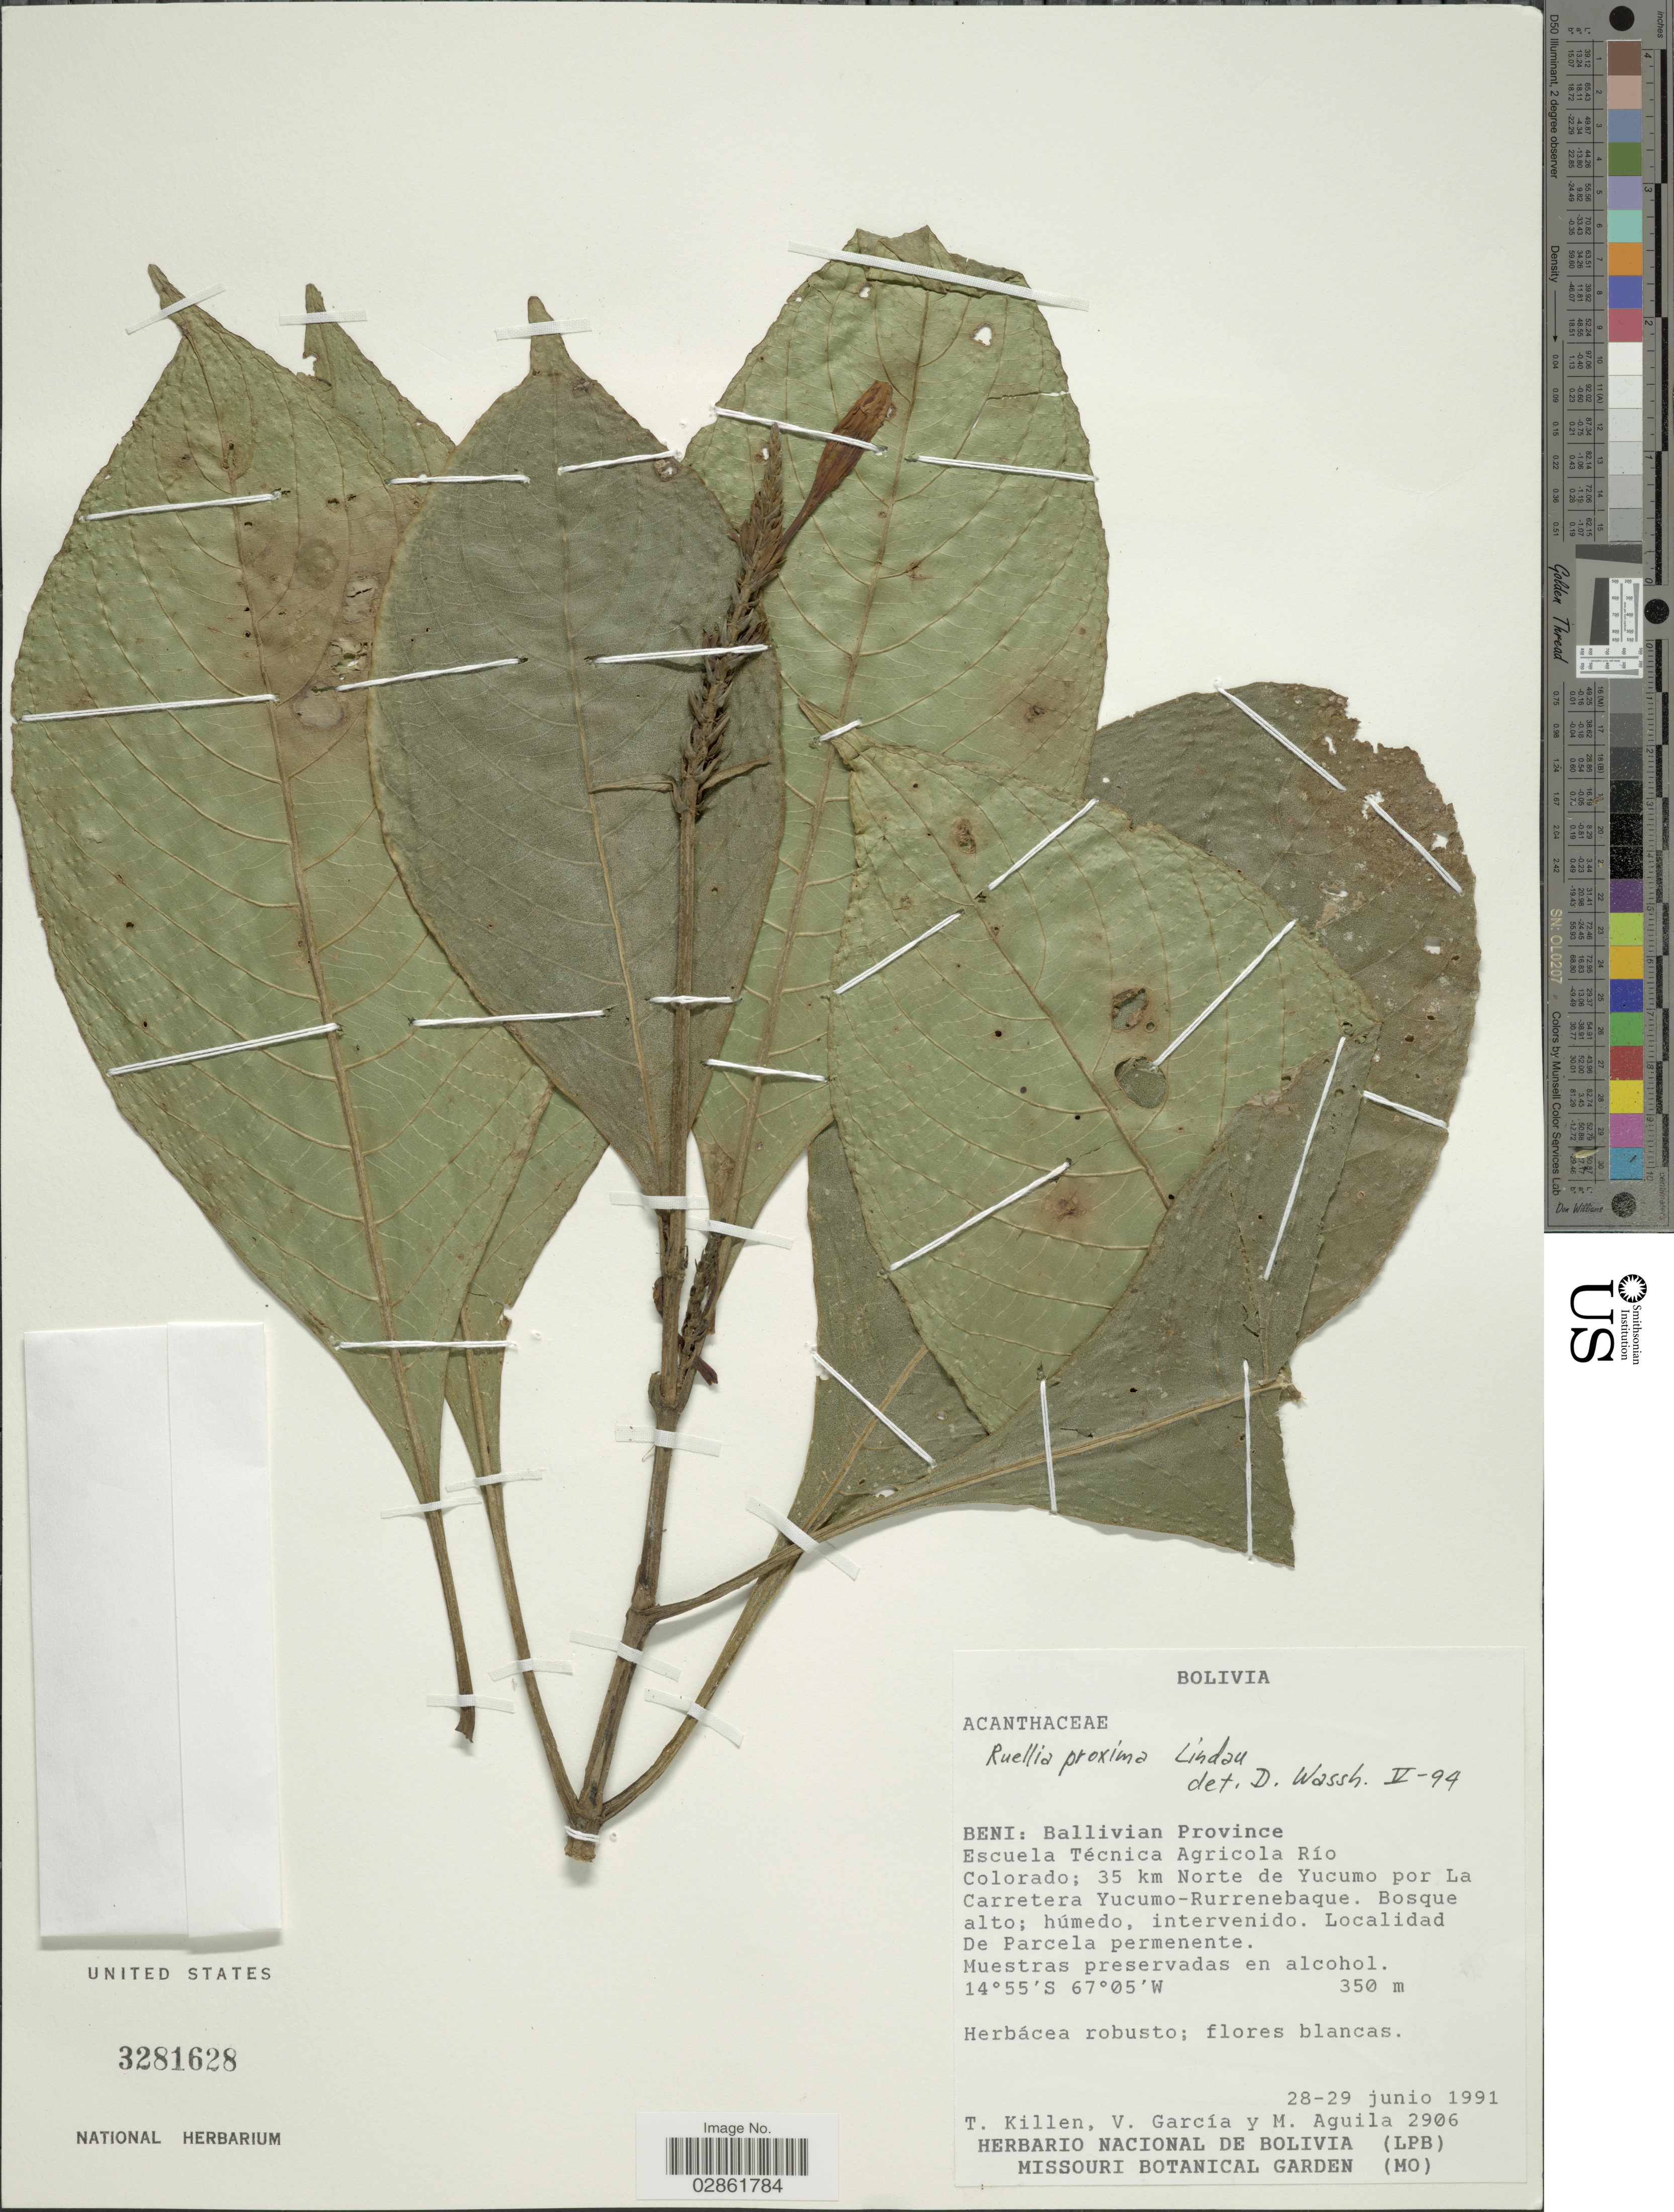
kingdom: Plantae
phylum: Tracheophyta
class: Magnoliopsida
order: Lamiales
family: Acanthaceae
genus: Ruellia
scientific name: Ruellia proxima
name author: Lindau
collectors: T. Killen, V. Garcia & M. Aguila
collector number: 2906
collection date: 1991-06-28/1991-06-29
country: Bolivia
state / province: Beni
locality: Ballivian Province, Escuela Técnica Agricola Río Colorado; 35 km Norte de Yucumo por La Carretera Yucumo-Rurrenebaque.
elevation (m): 350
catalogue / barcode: US 3281628